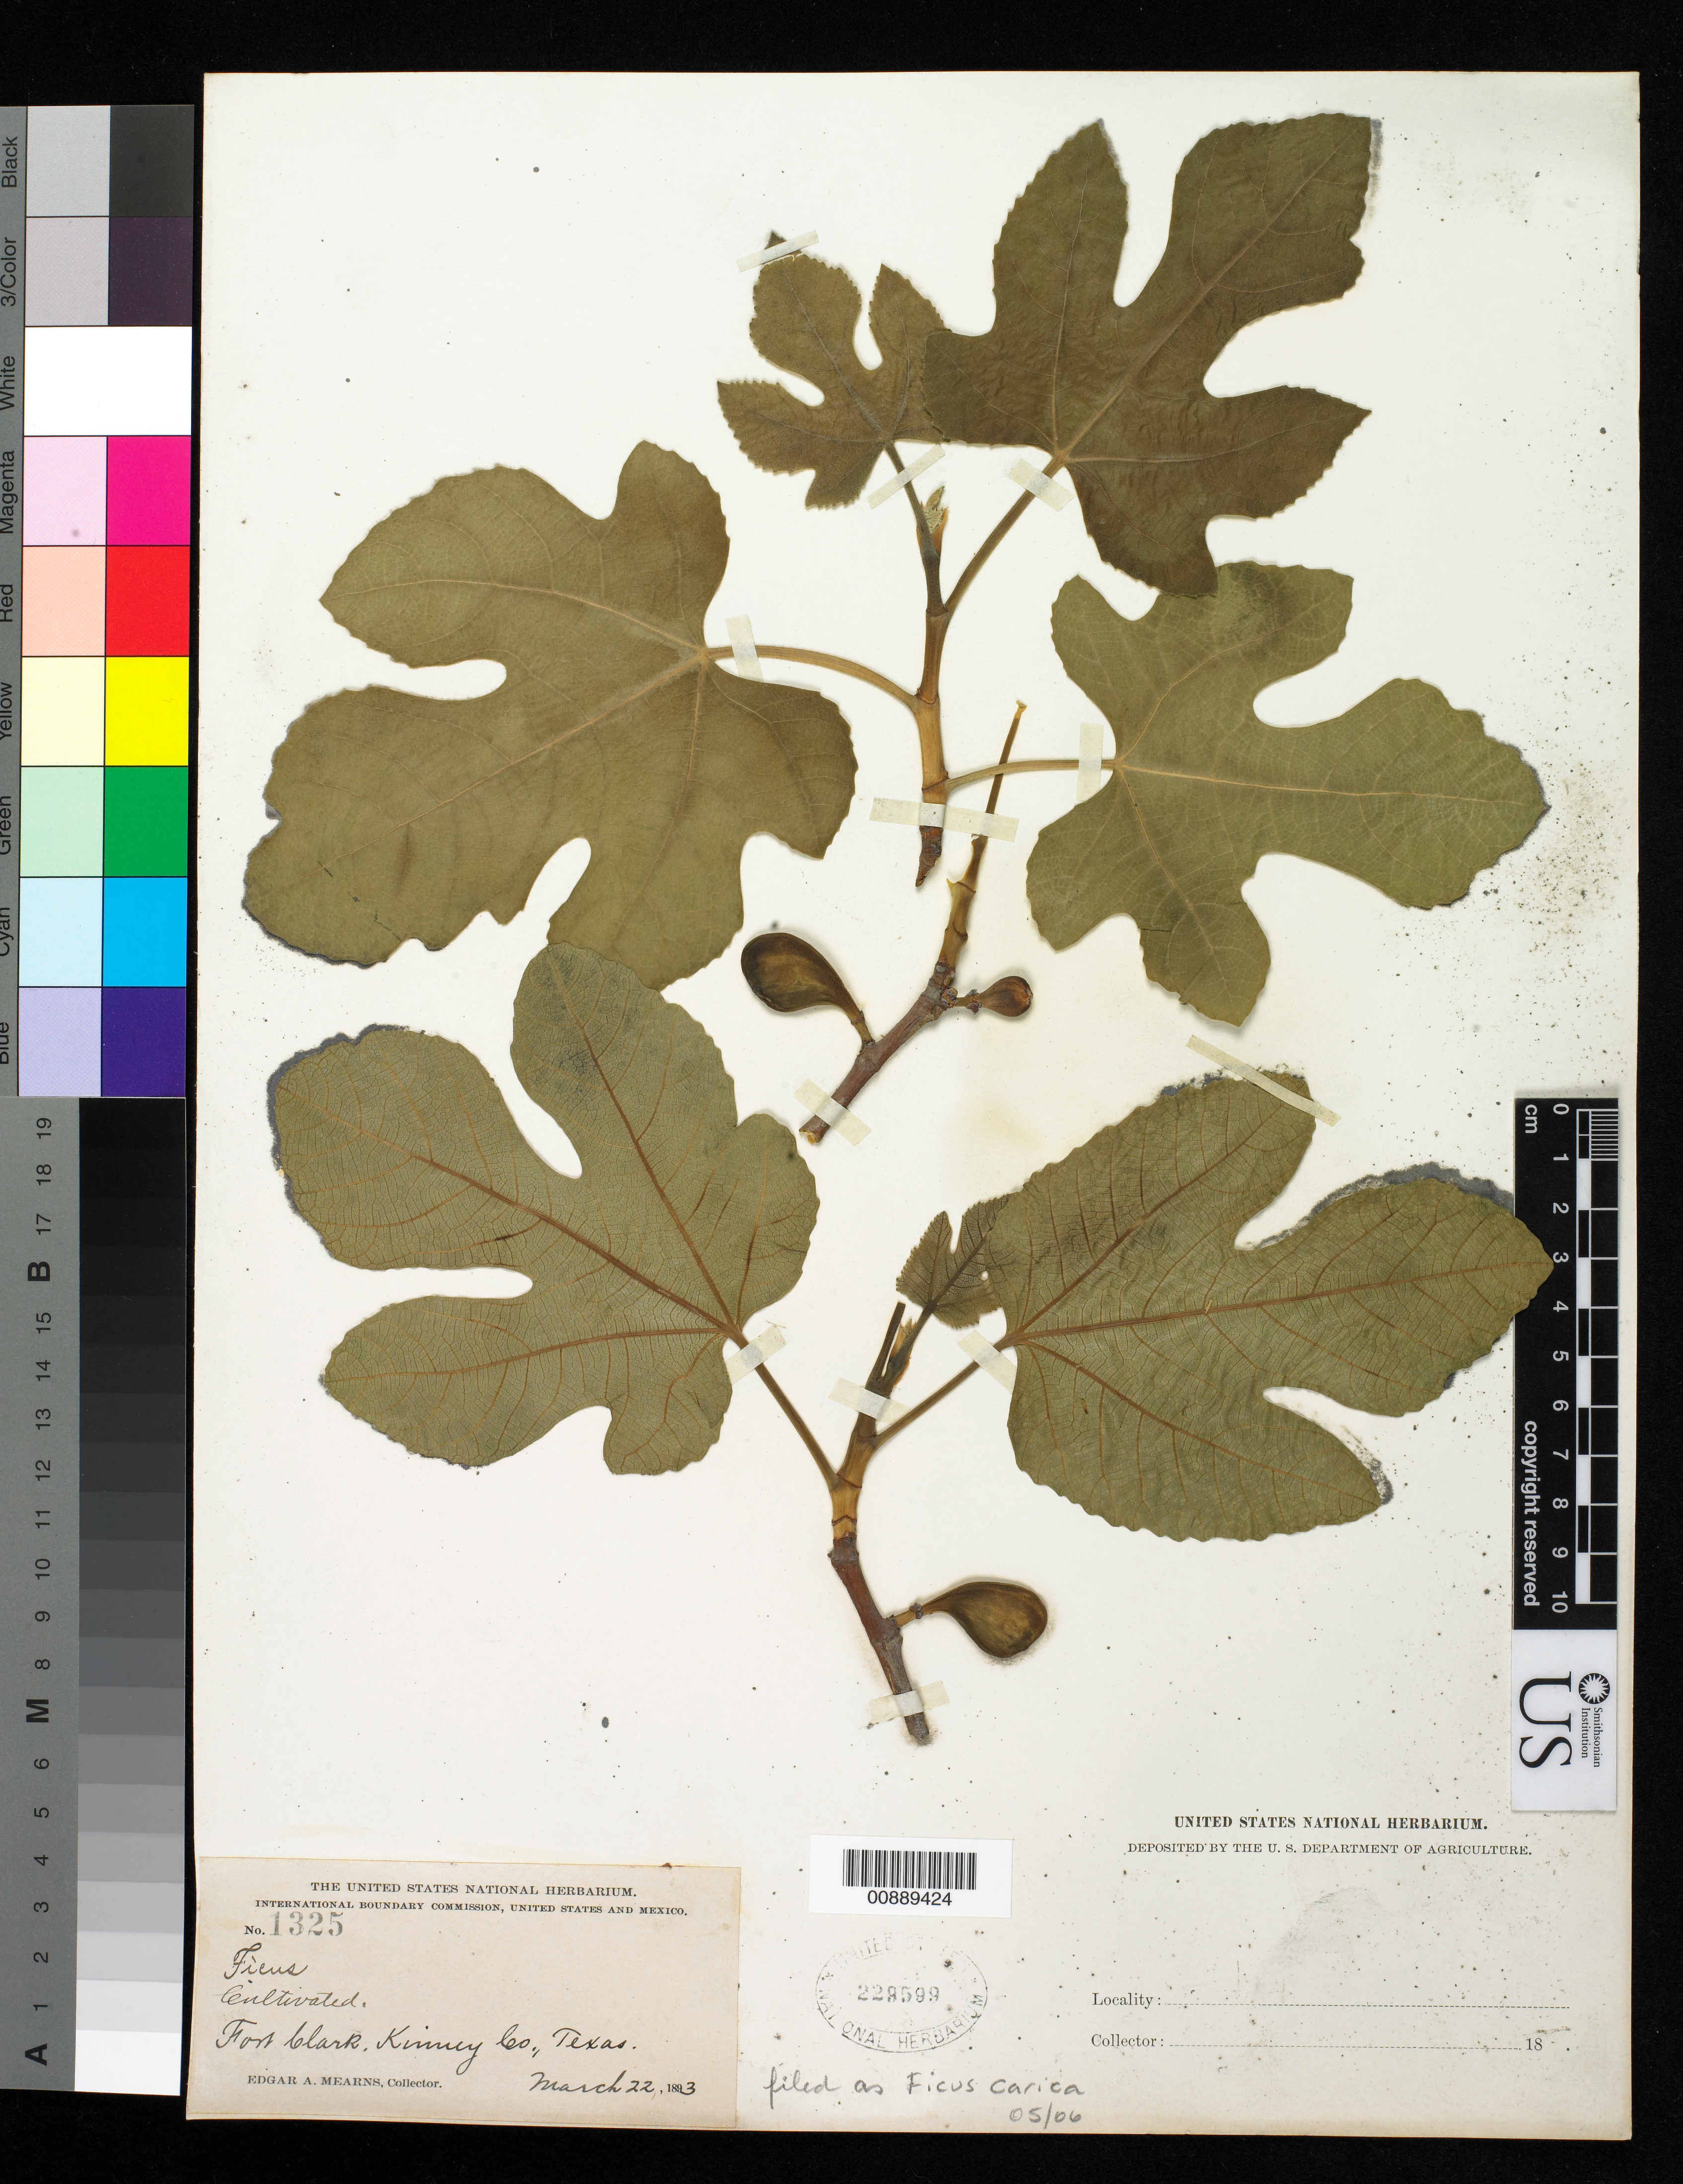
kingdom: Plantae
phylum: Tracheophyta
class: Magnoliopsida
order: Rosales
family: Moraceae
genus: Ficus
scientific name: Ficus carica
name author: L.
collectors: E. A. Mearns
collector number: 1325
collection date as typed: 22 Mar 1893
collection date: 1893-03-22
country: United States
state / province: Texas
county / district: Kinney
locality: Fort Clark, Kinney County, Texas.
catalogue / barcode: US 229599